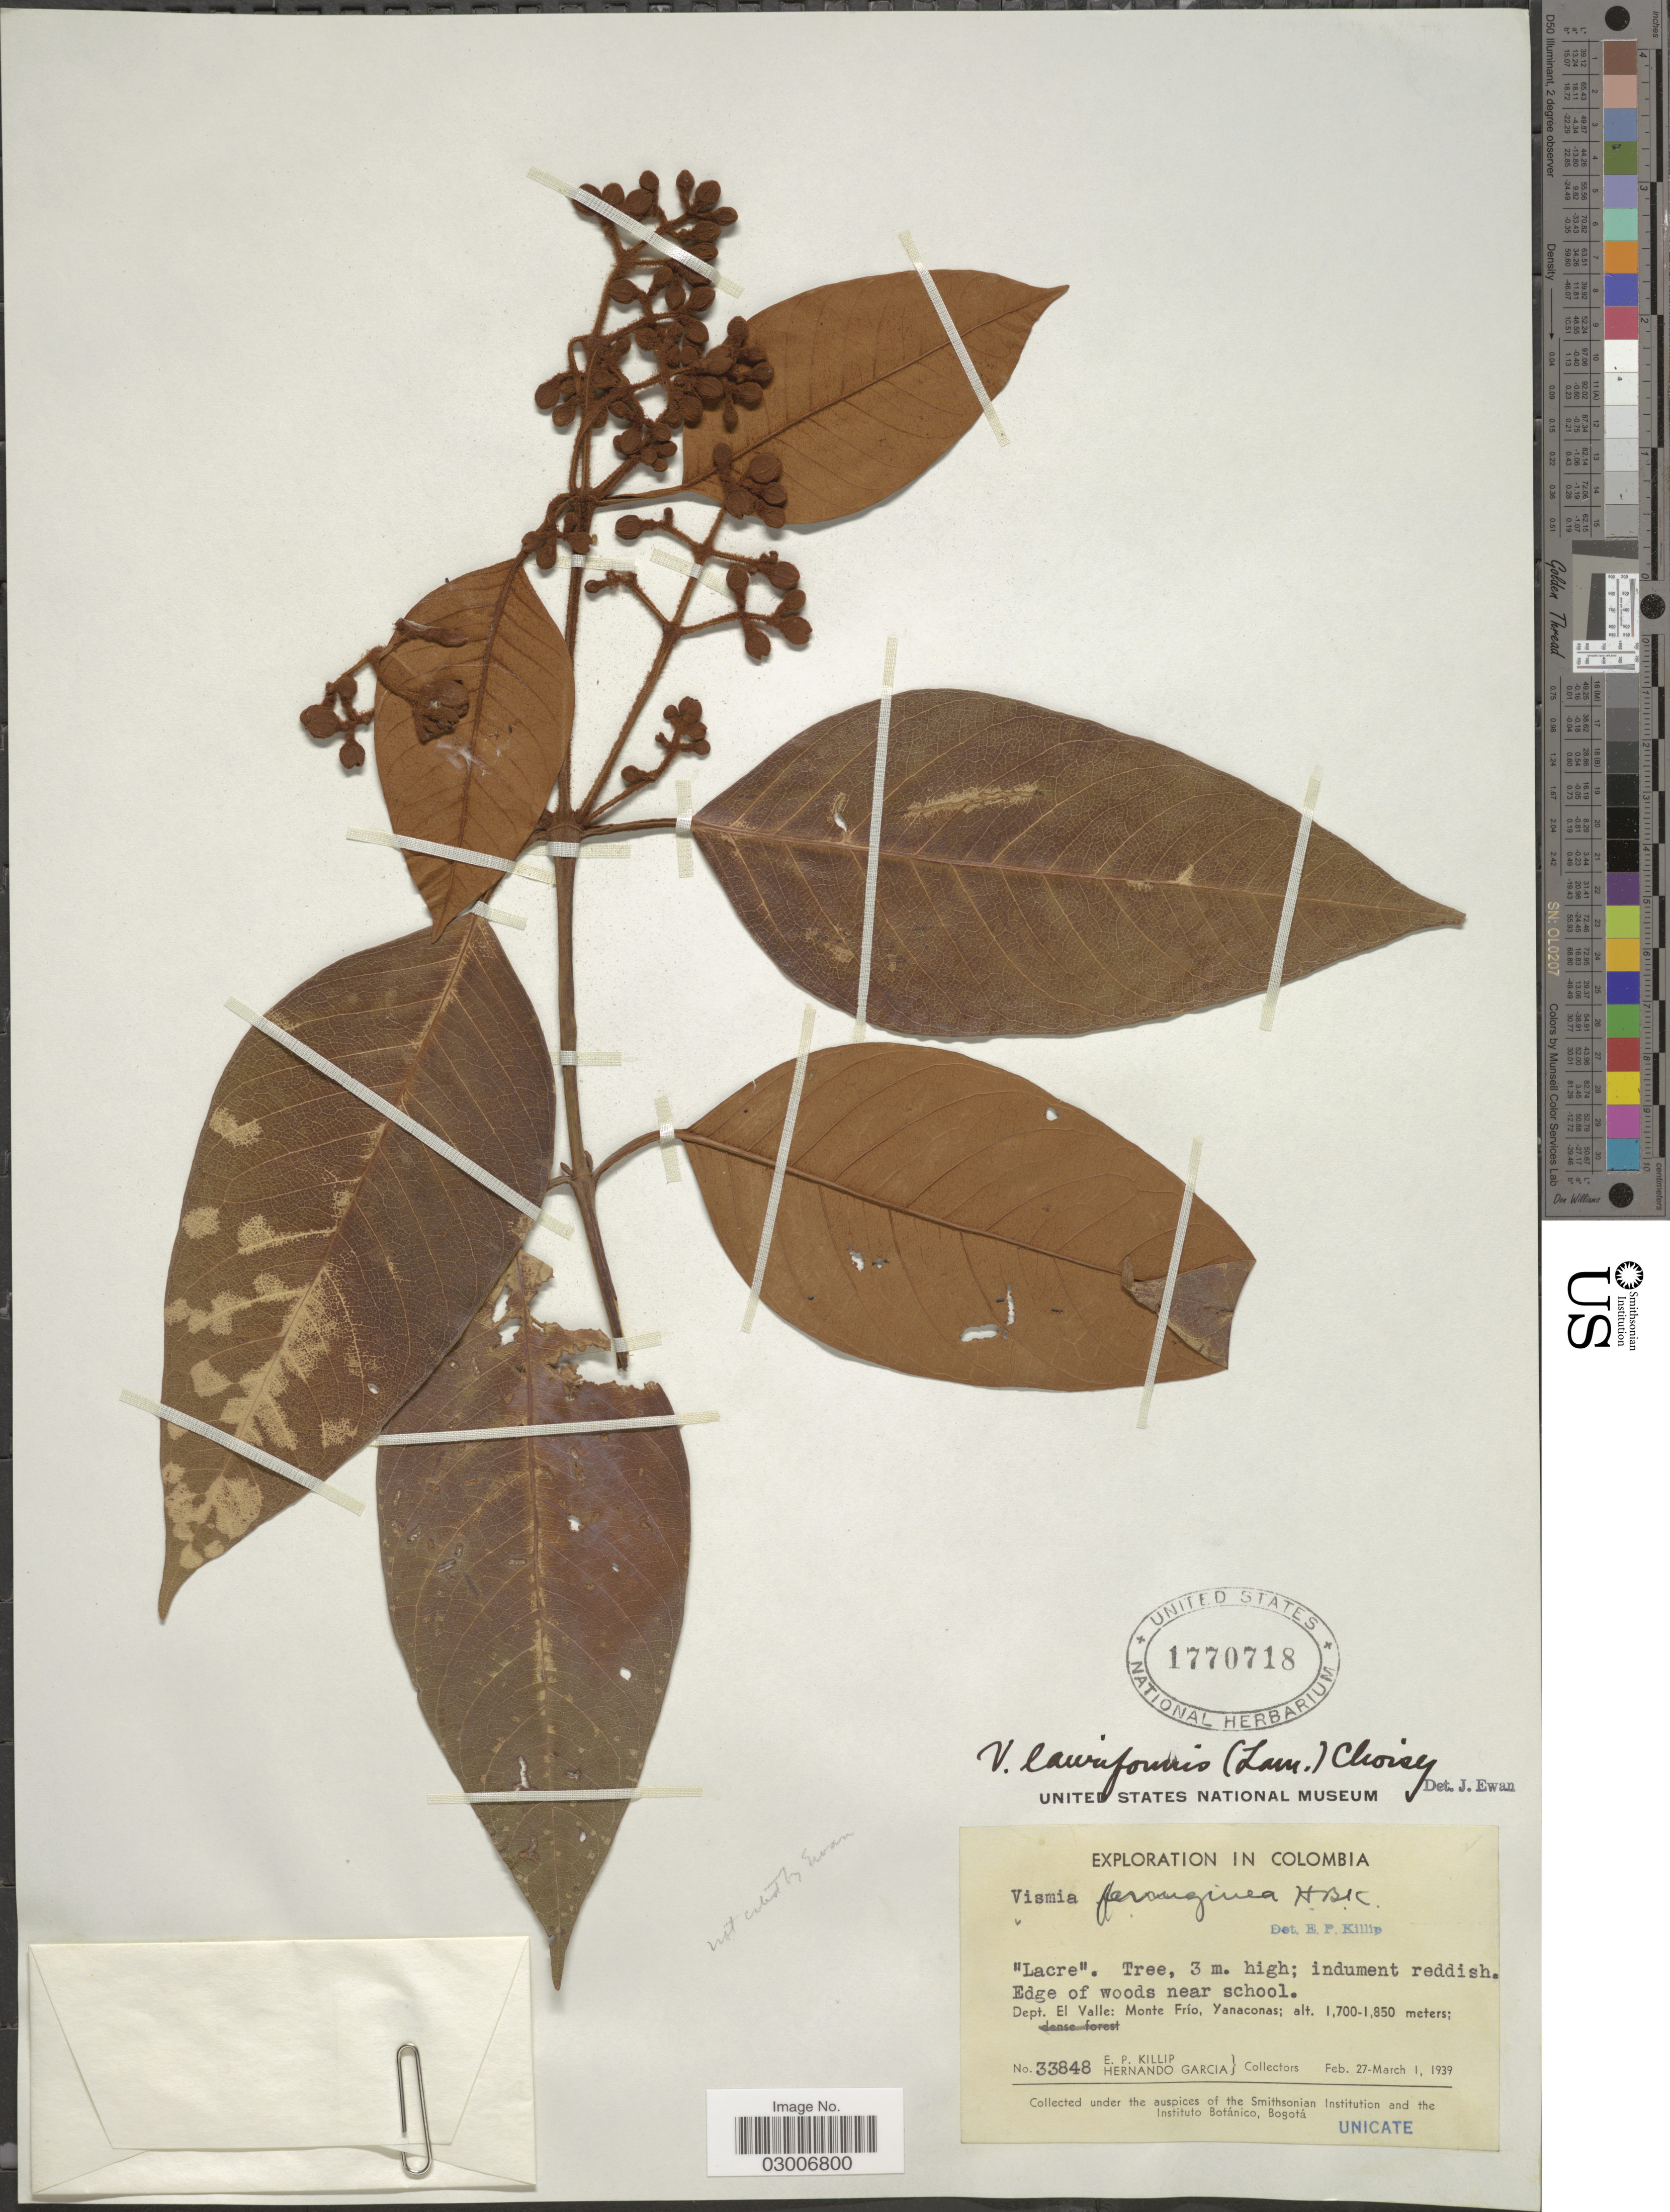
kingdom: Plantae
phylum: Tracheophyta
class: Magnoliopsida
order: Malpighiales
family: Hypericaceae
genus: Vismia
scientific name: Vismia lauriformis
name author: (Lam.) Choisy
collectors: E. P. Killip & H. Garcia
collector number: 33848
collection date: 1939-02-27/1939-03-01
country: Colombia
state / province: Valle del Cauca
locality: Dept. El Valle: Monte Frío, Yanaconas.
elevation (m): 1700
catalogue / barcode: US 1770718